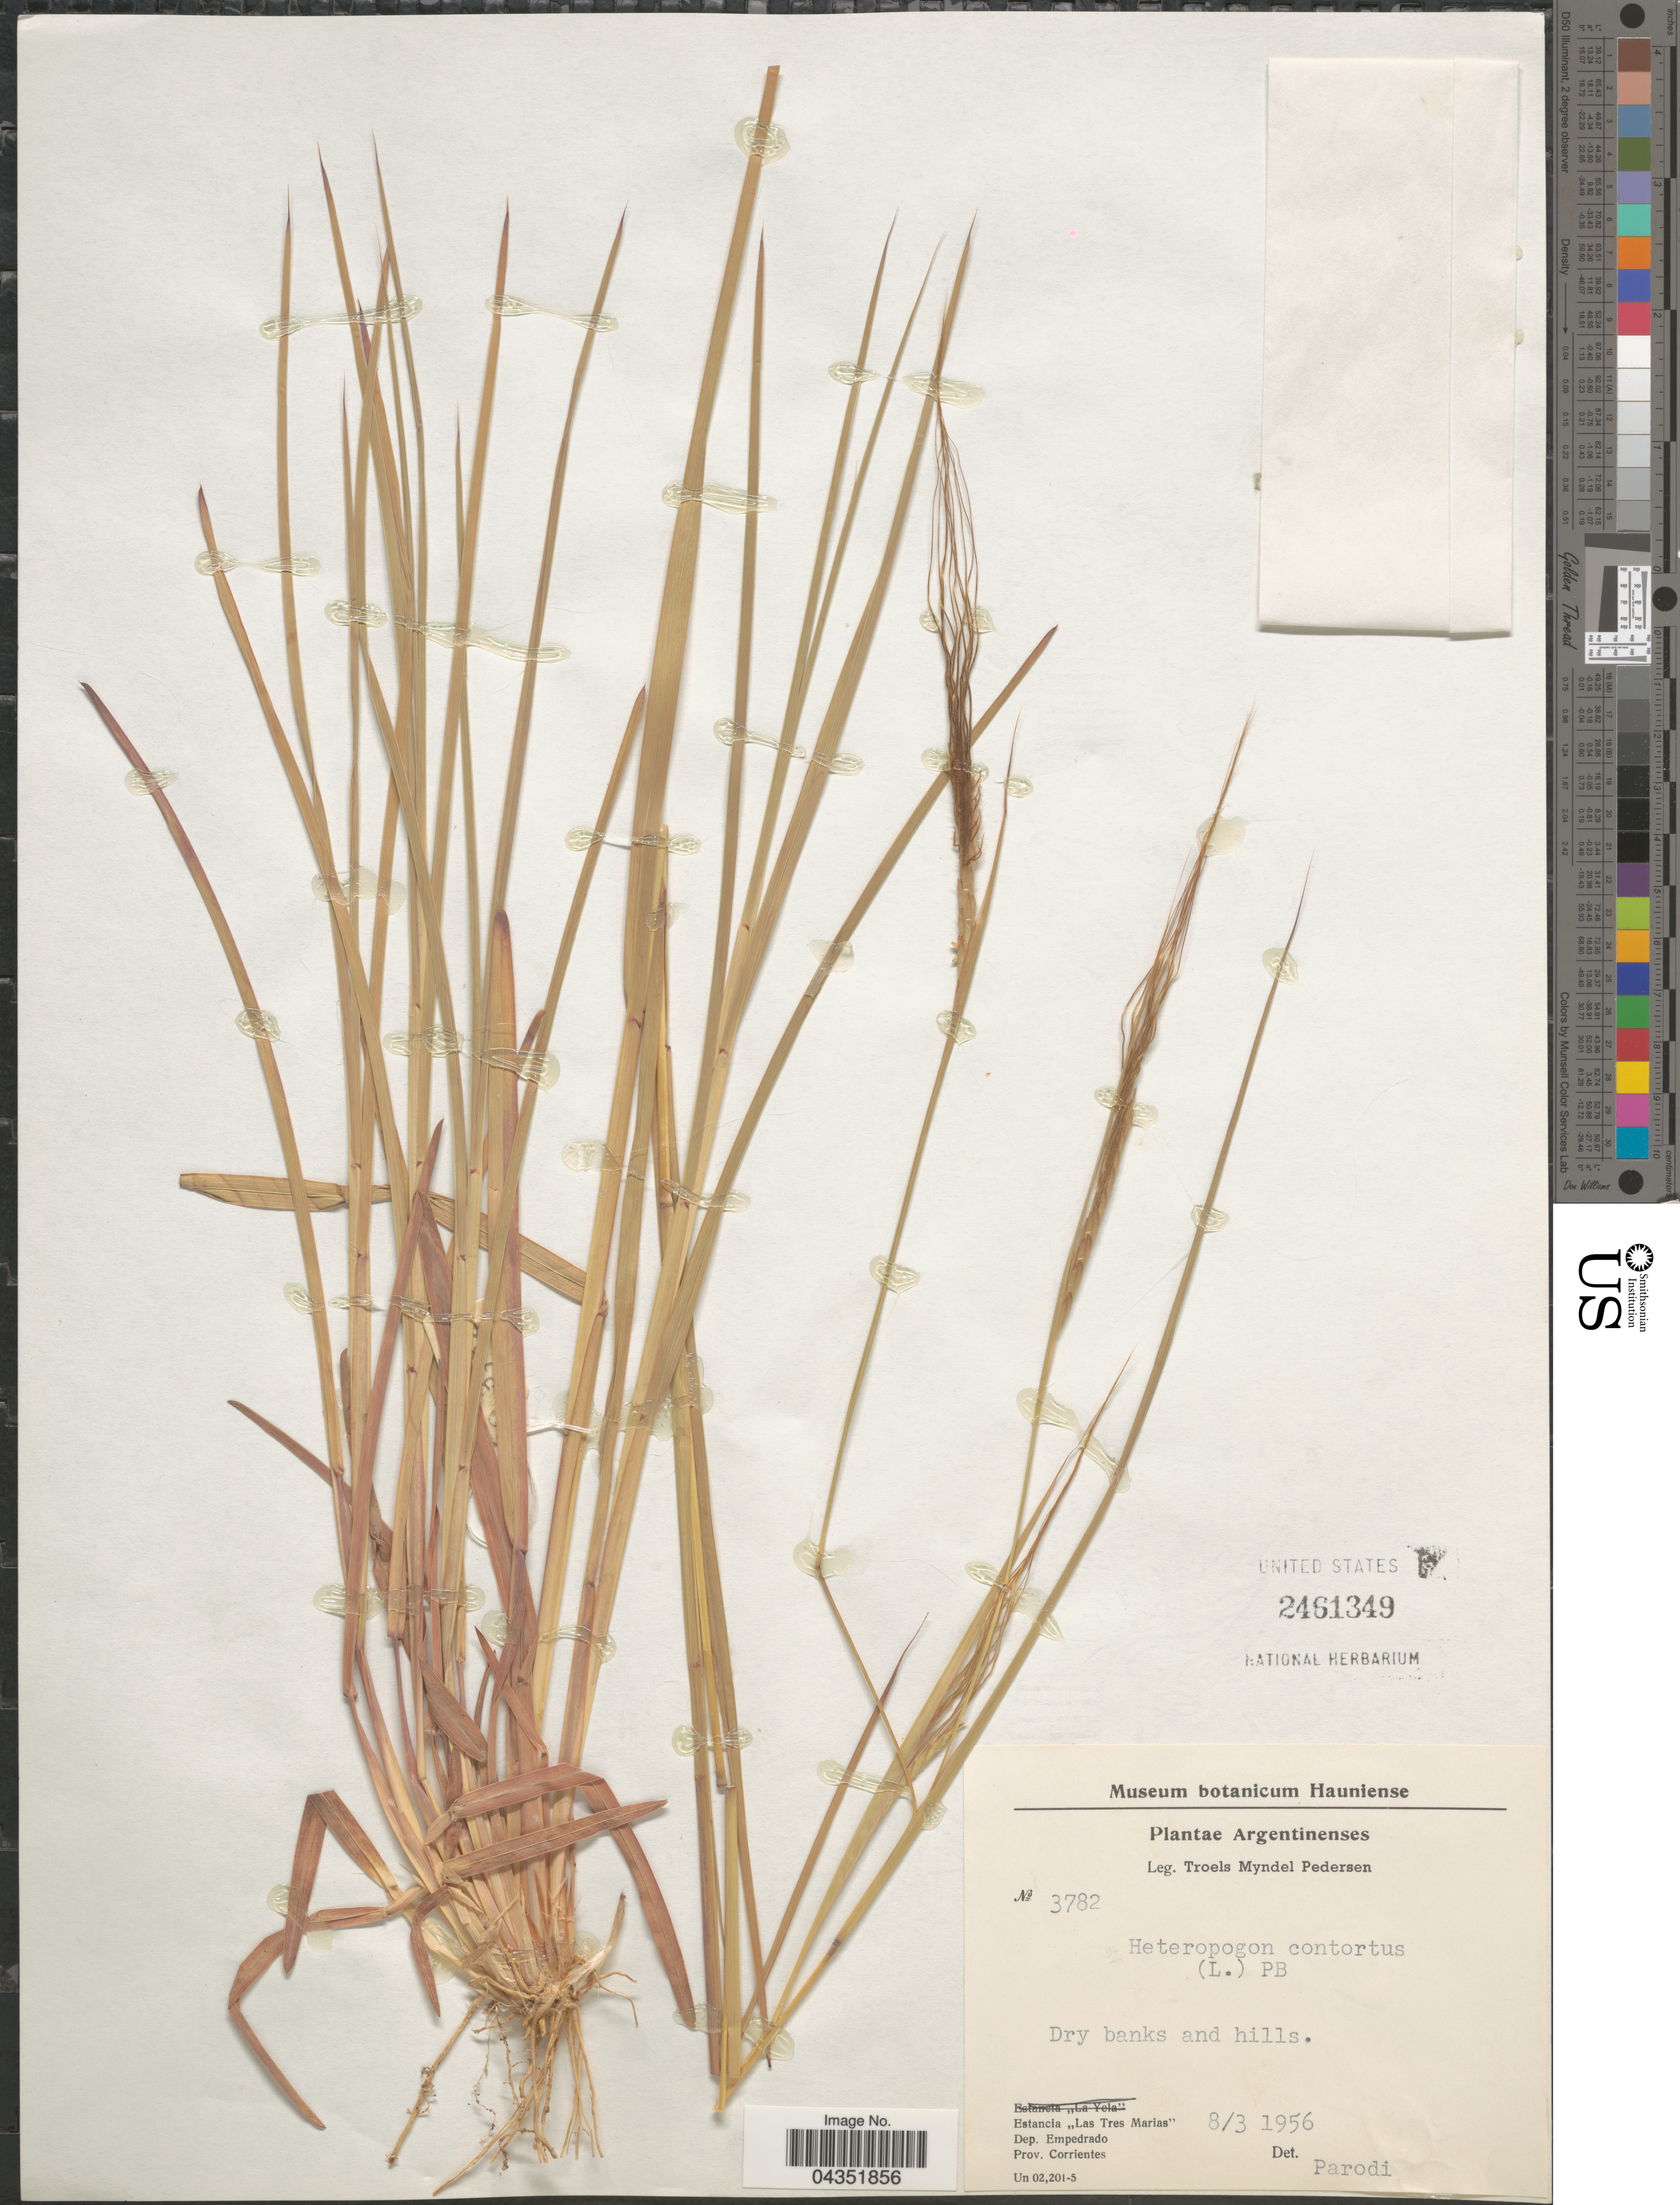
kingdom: Plantae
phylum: Tracheophyta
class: Liliopsida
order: Poales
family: Poaceae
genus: Heteropogon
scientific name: Heteropogon contortus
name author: (L.) P. Beauv. ex Roem. & Schult.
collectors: T. Pederson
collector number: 3782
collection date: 1956-03-08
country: Argentina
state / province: Corrientes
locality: Argentinenses. Dry banks and hills. Estancia "Las Tres Marias". Dep. Empedrado.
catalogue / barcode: US 2461349